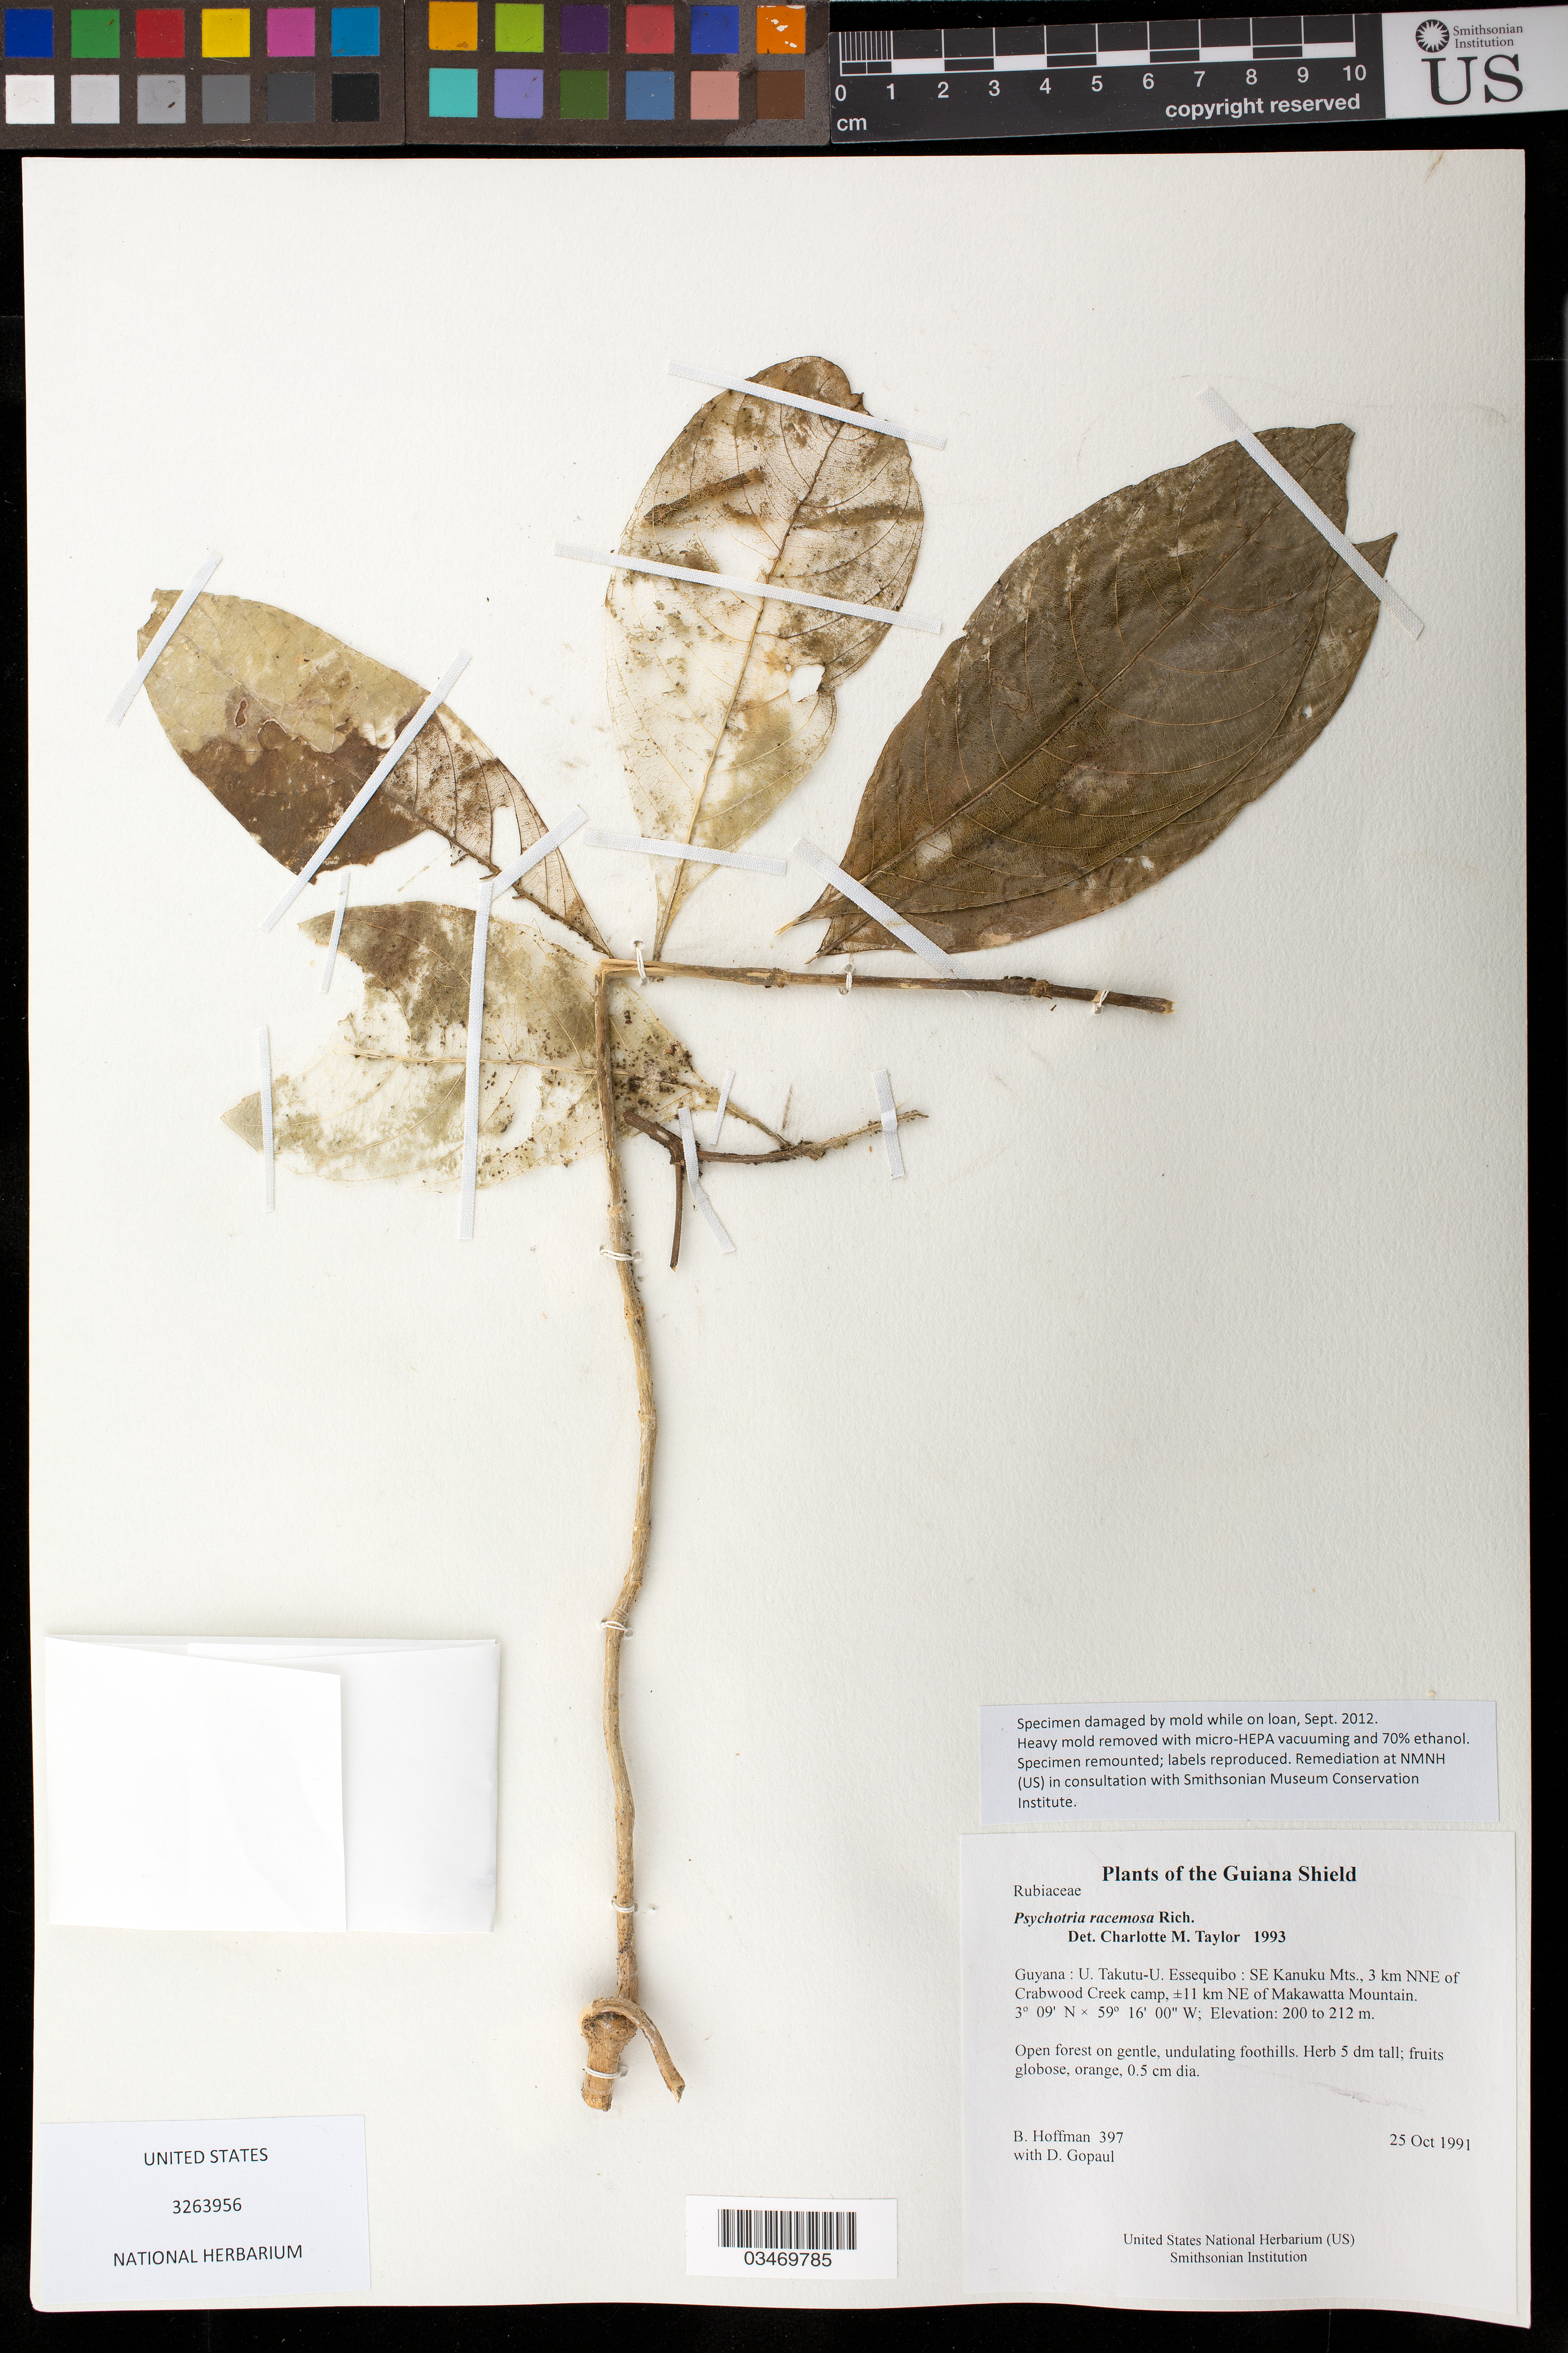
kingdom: Plantae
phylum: Tracheophyta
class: Magnoliopsida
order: Gentianales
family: Rubiaceae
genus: Psychotria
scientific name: Psychotria racemosa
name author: Rich.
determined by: Taylor, Charlotte M.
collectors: B. Hoffman & D. Gopaul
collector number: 397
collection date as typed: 25 October 1991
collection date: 1991-10-25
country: Guyana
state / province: U. Takutu-U. Essequibo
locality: SE Kanuku Mts., 3 km NNE of Crabwood Creek camp, ±11 km NE of Makawatta Mountain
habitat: Open forest on gentle, undulating foothills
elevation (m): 200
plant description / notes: Distribution: Specimen damaged by mold while on loan, Sept. 2012. Heavy mold removed with micro-HEPA vacuuming and 70% ethanol. Specimen remounted; labels reproduced. Remediation at NMNH (US) in consultation with Smithsonian Museum Conservation Institute.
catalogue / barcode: US 3263956